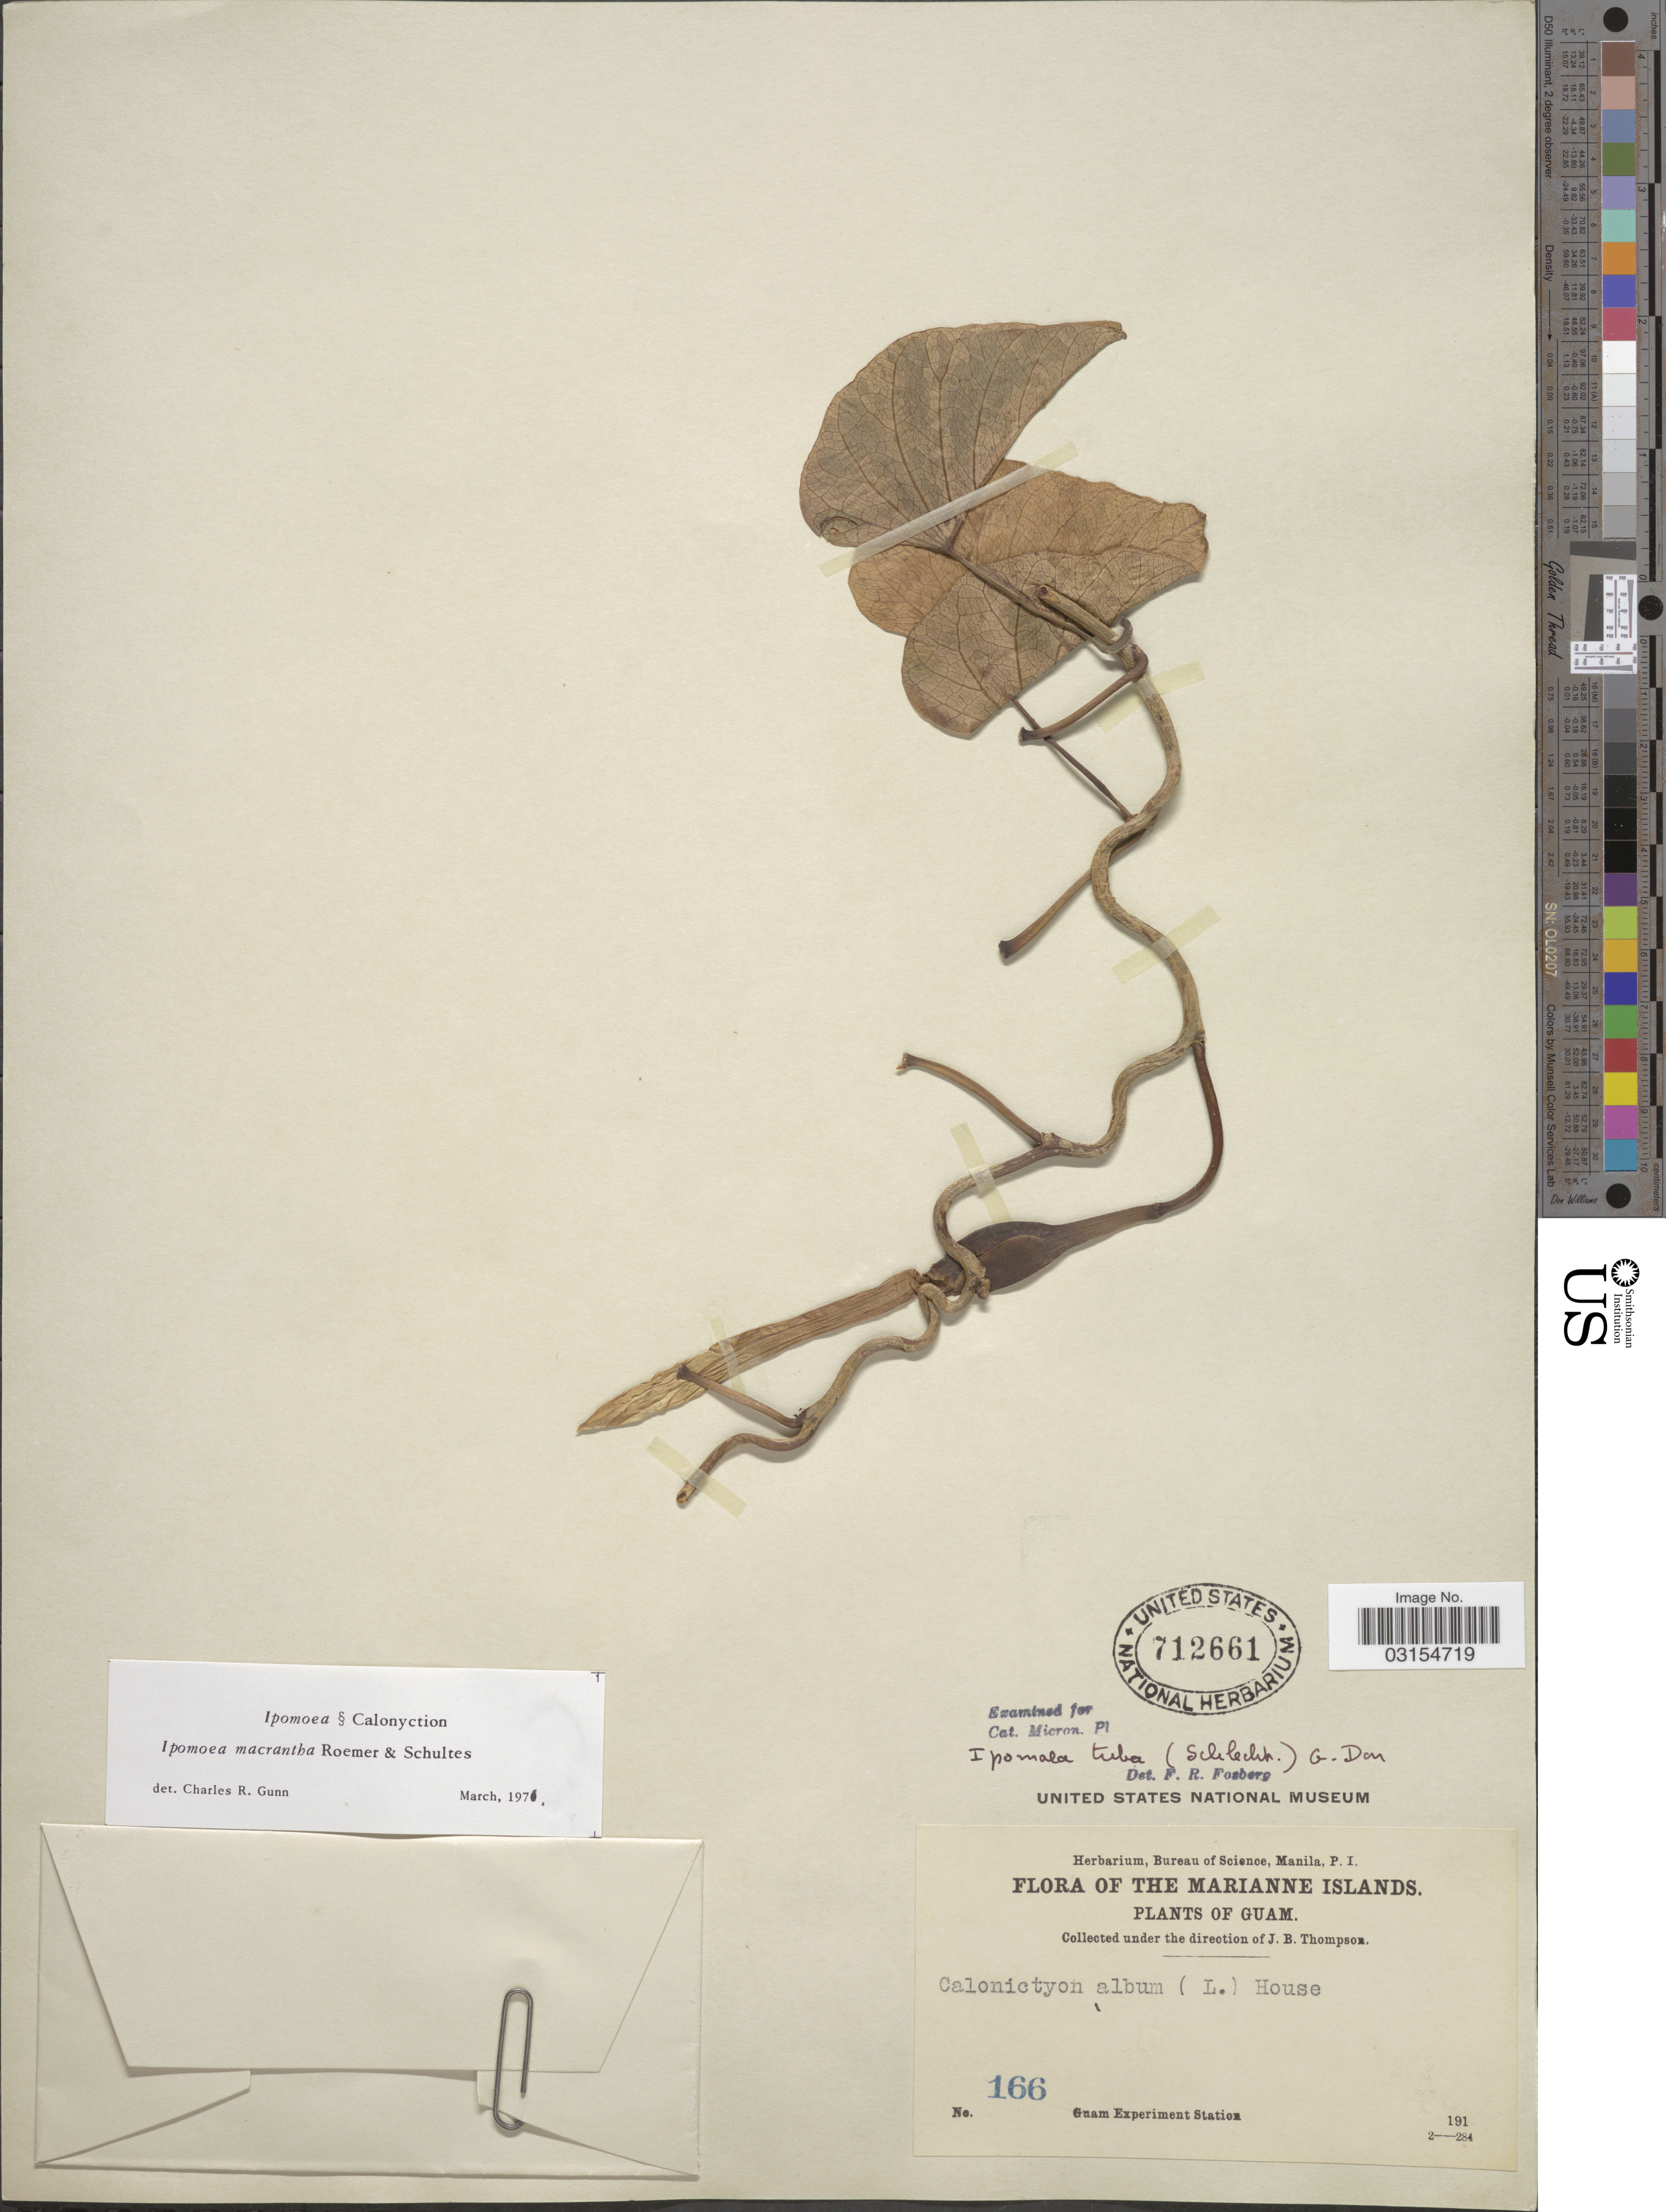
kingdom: Plantae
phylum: Tracheophyta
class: Magnoliopsida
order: Solanales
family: Convolvulaceae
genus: Ipomoea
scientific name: Ipomoea violacea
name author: L.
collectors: Guam Exp. Sta.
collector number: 166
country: Guam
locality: The Marianne Islands.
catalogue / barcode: US 712661